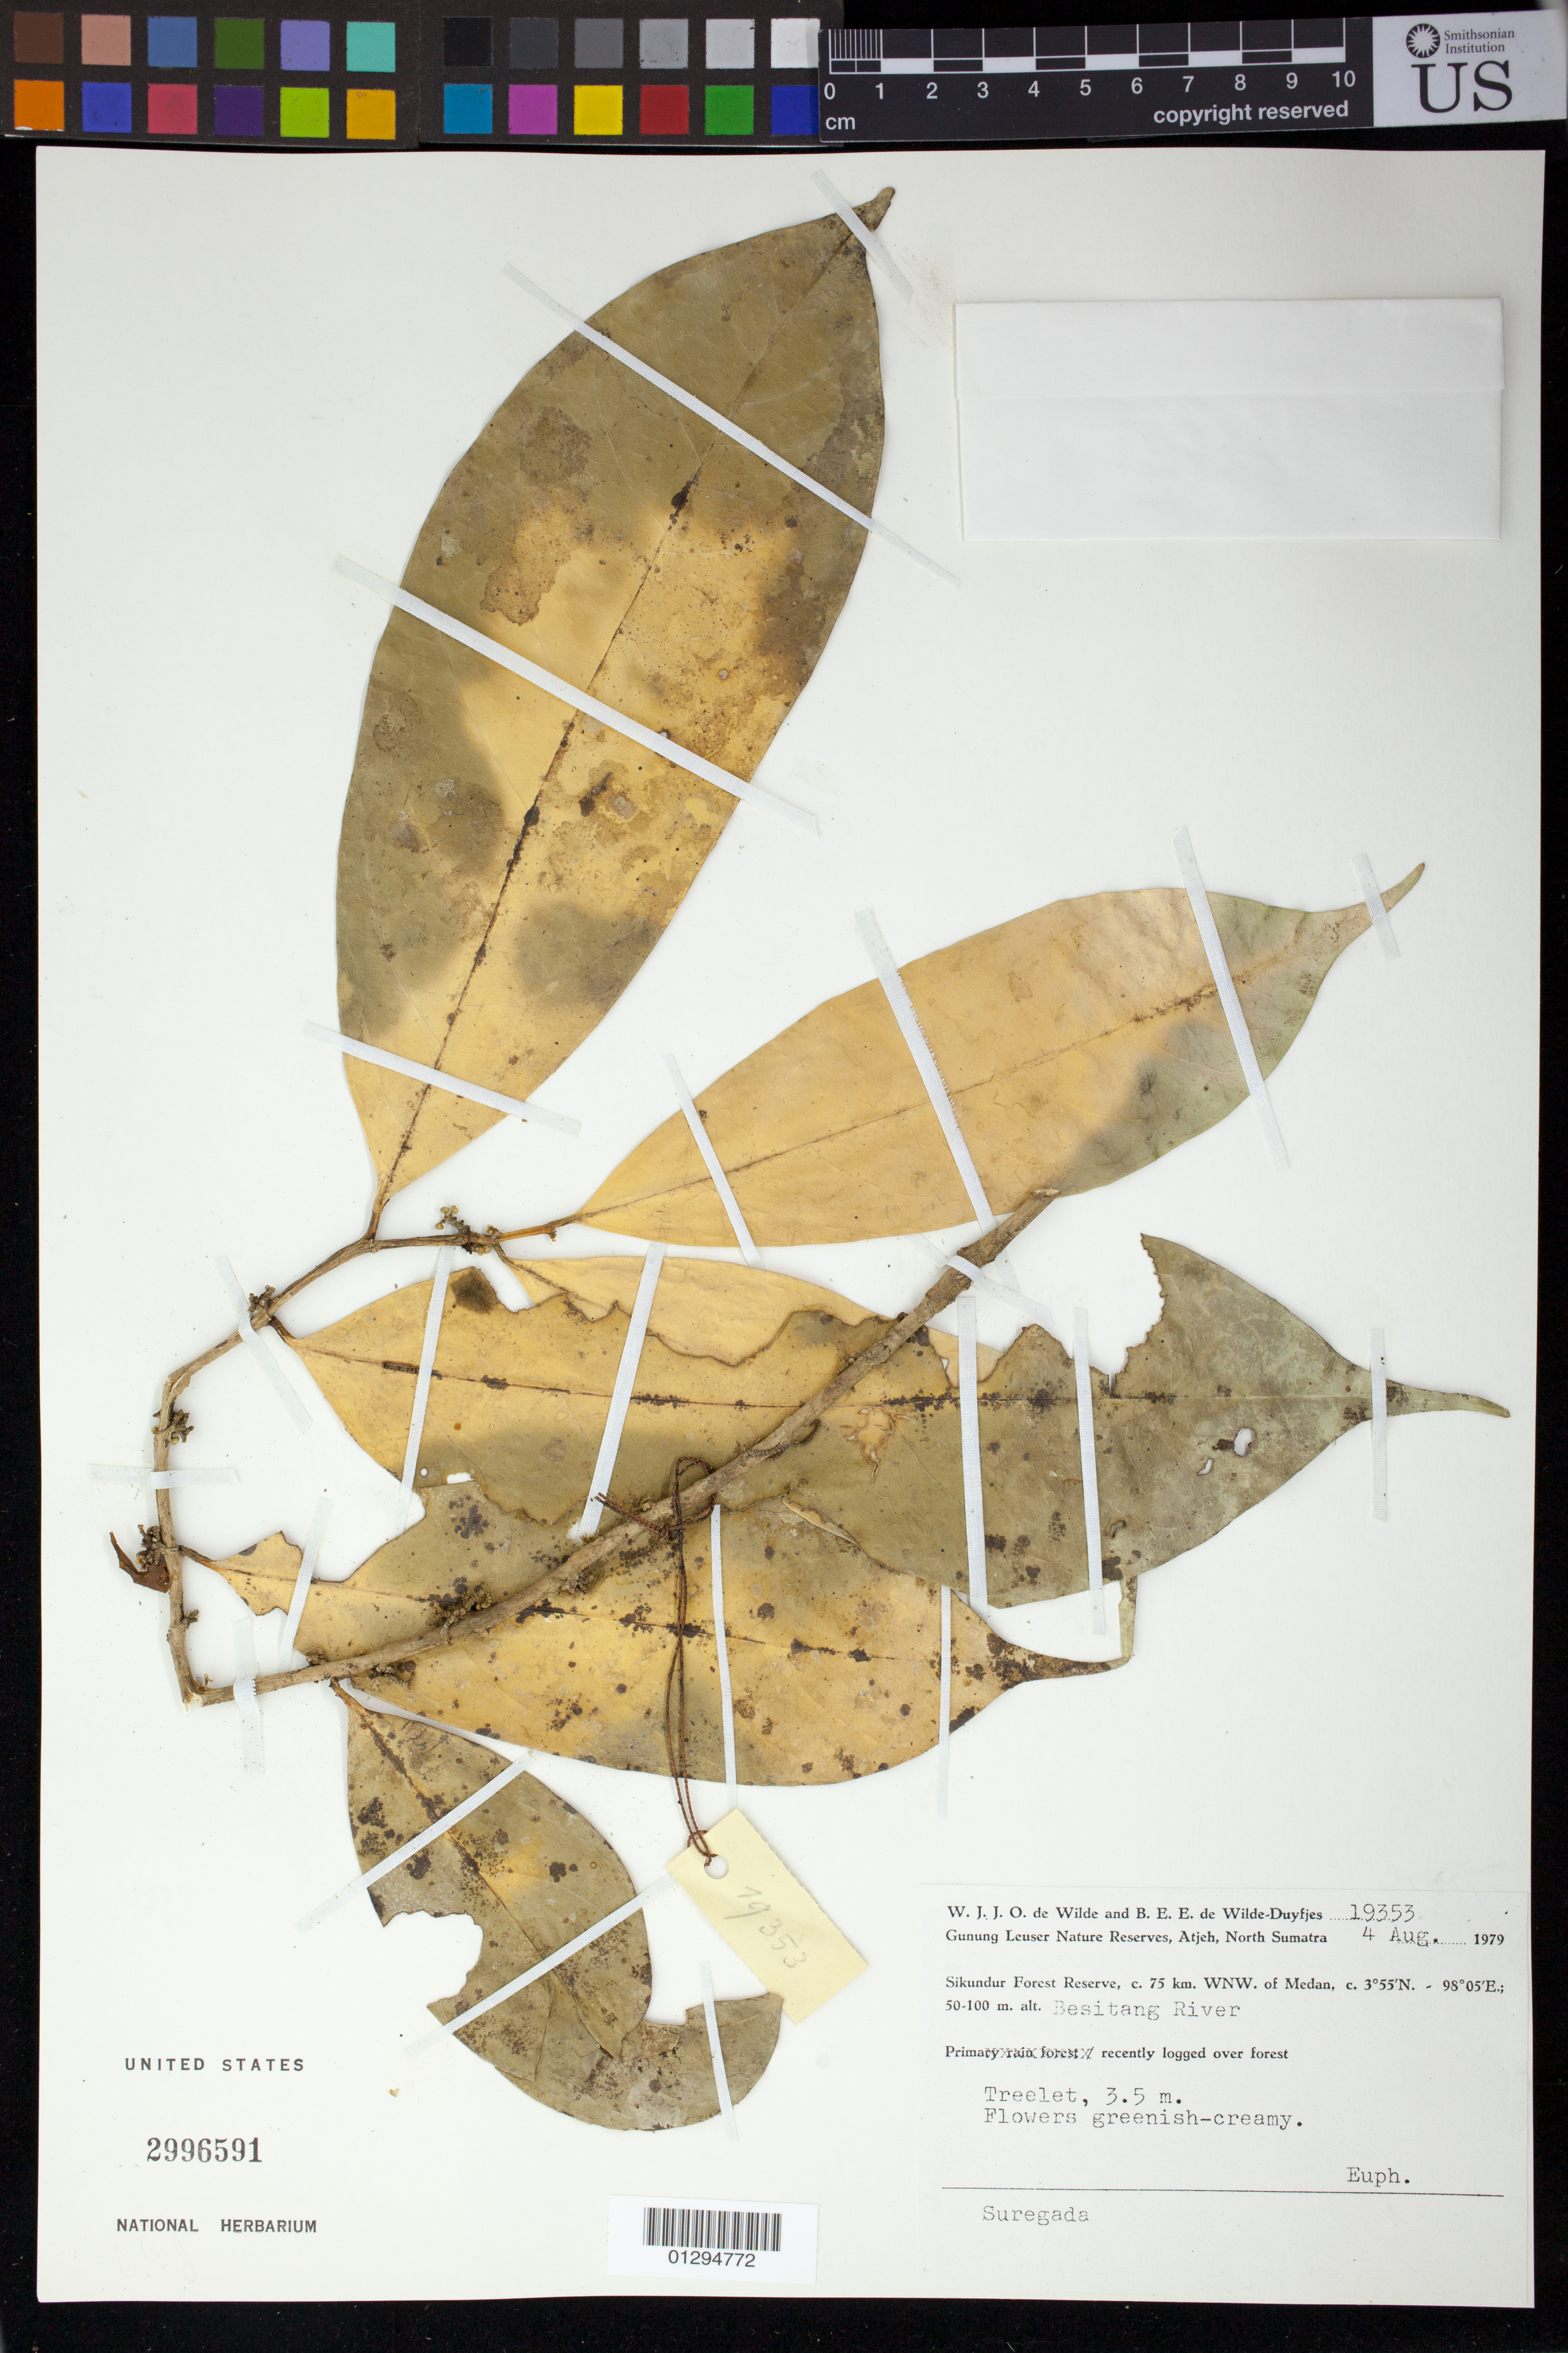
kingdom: Plantae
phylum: Tracheophyta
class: Magnoliopsida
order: Malpighiales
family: Euphorbiaceae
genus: Suregada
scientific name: Suregada sp.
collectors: W. J. de Wilde & B. E. de Wilde-Duyfjes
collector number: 19353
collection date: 1979-08-04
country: Indonesia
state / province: Sumatra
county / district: Sumatera Utara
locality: Gunung Leuser Nature Reserves, Atjeh, Sikundur Forest Reserve, c. 75 km. WNW of Medan, Besitang River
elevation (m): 50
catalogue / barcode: US 2996591